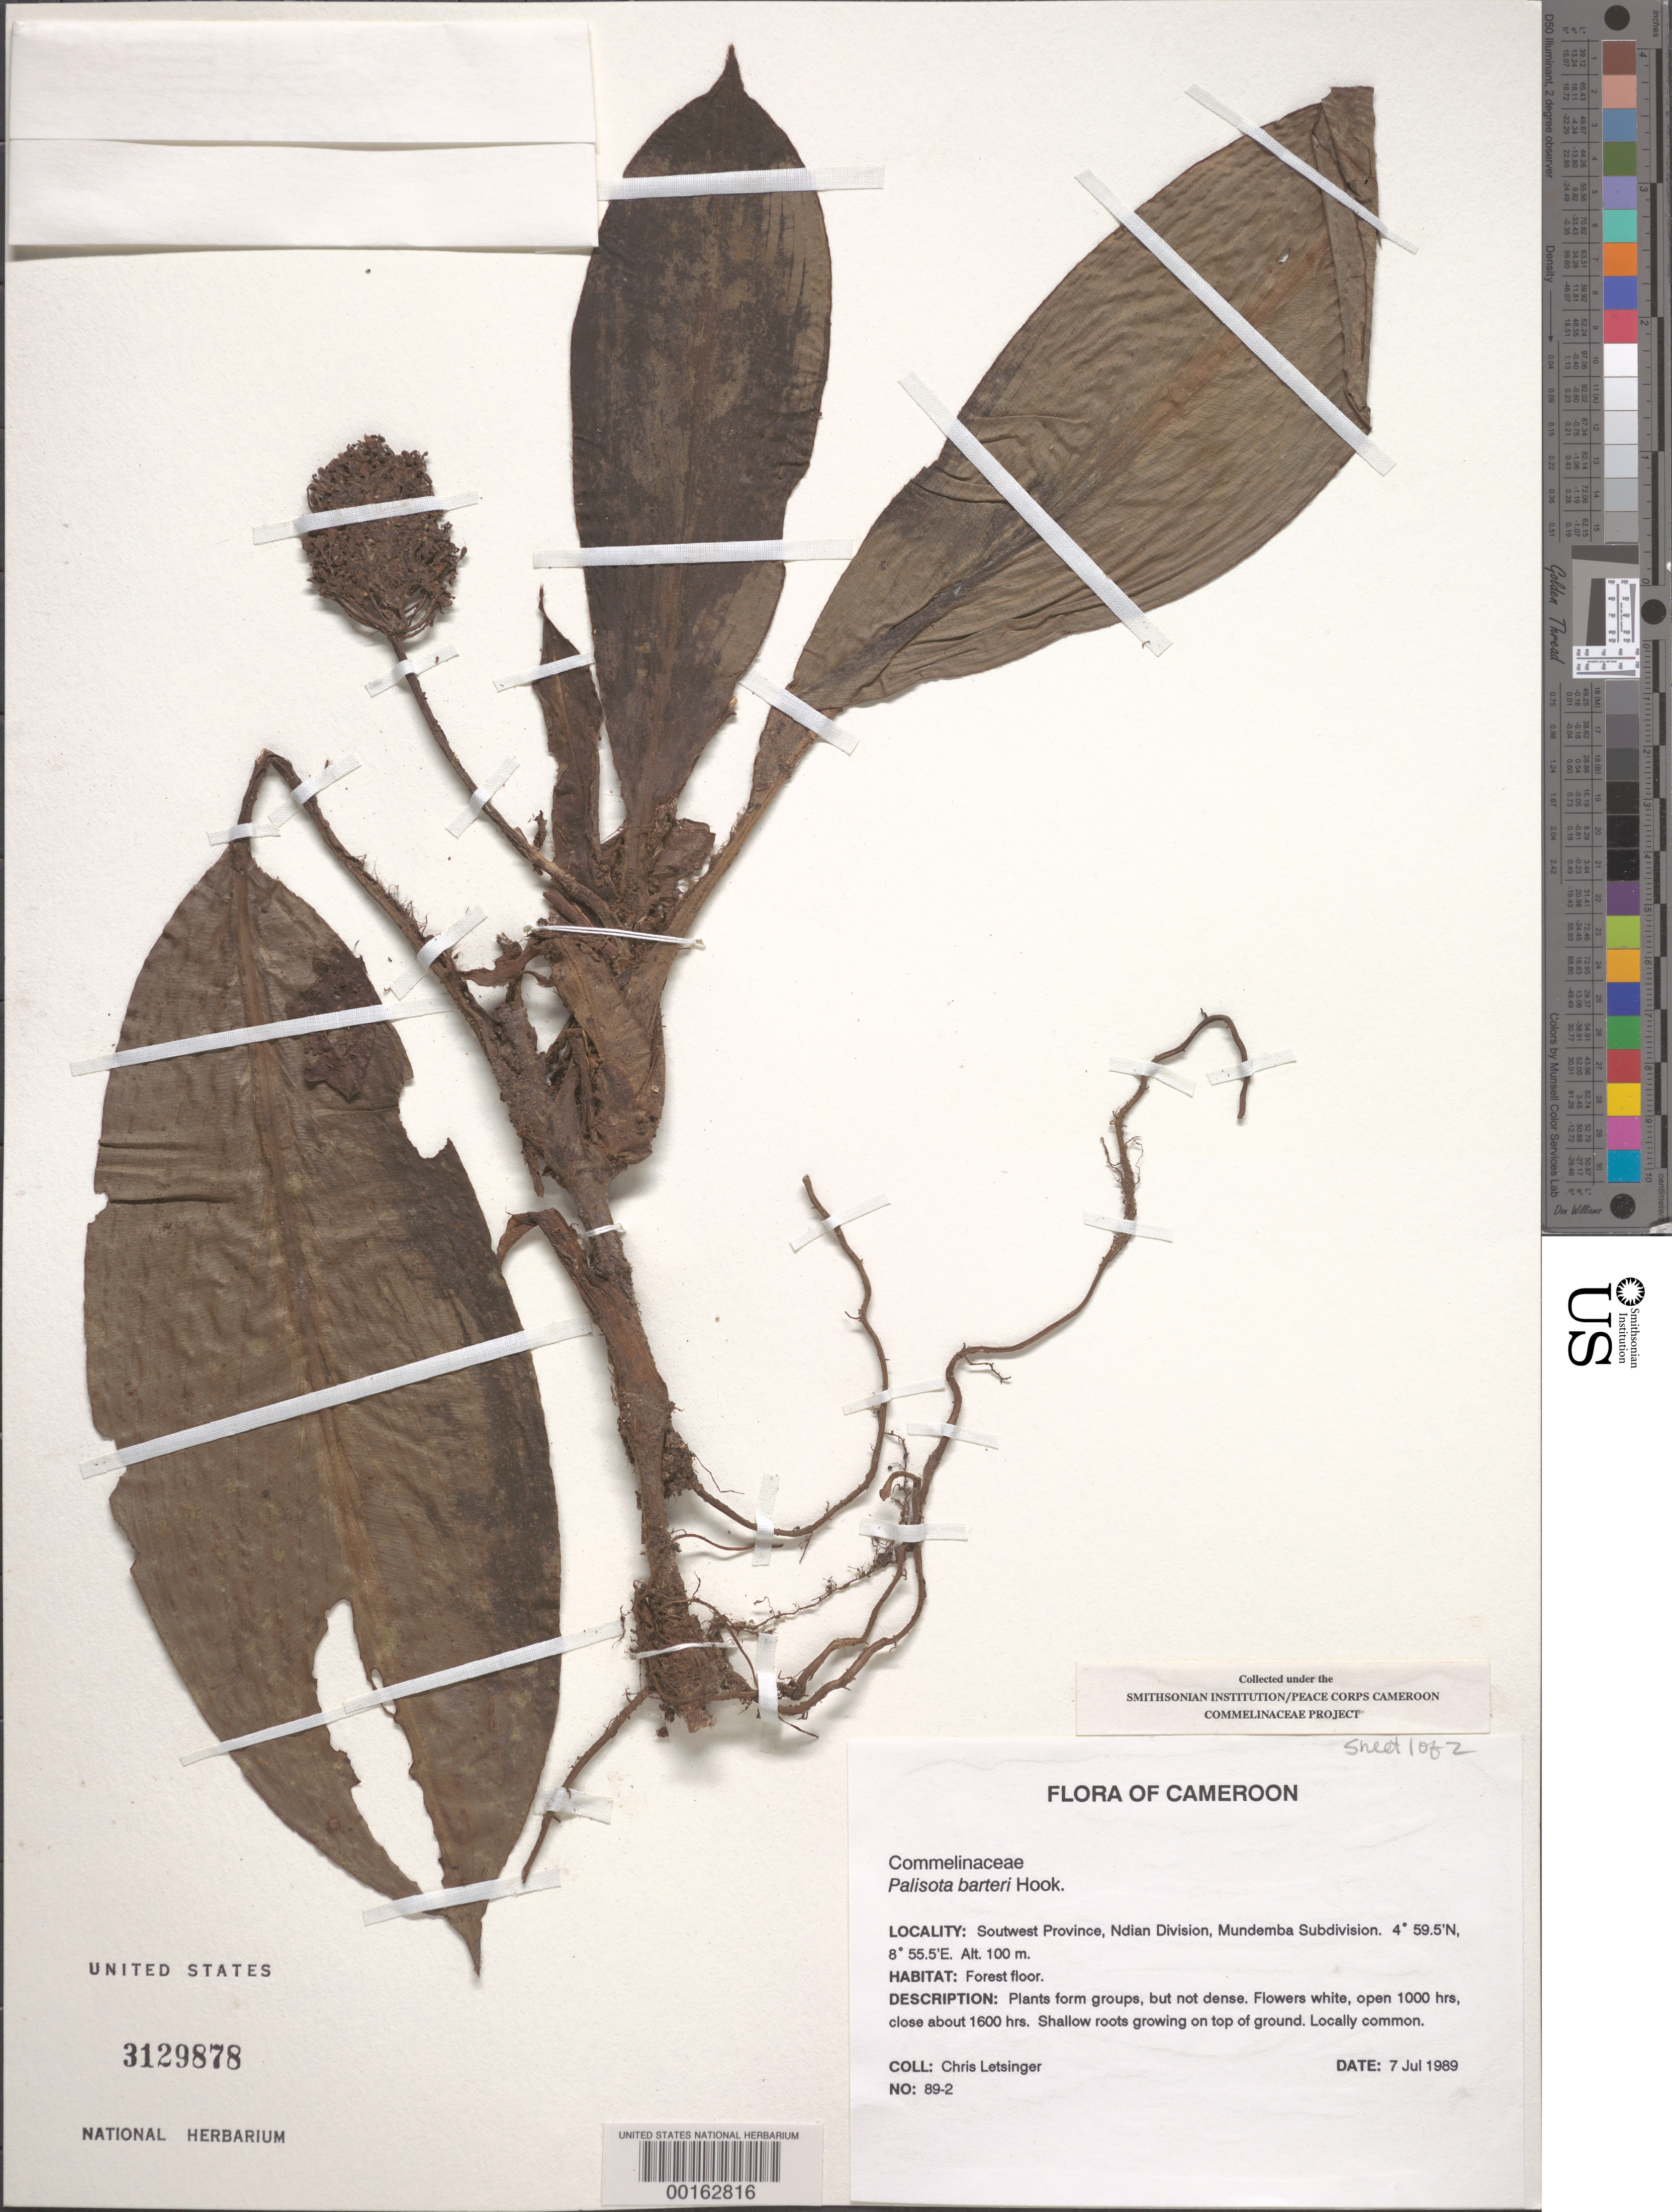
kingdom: Plantae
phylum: Tracheophyta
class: Liliopsida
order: Commelinales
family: Commelinaceae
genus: Palisota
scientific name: Palisota barteri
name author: Hook.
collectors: C. Letsinger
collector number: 89-2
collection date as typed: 07 Jul 1989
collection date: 1989-07-07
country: Cameroon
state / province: Sud-Ouest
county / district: Ndian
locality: Ndian div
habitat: Forest floor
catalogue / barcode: US 3129878